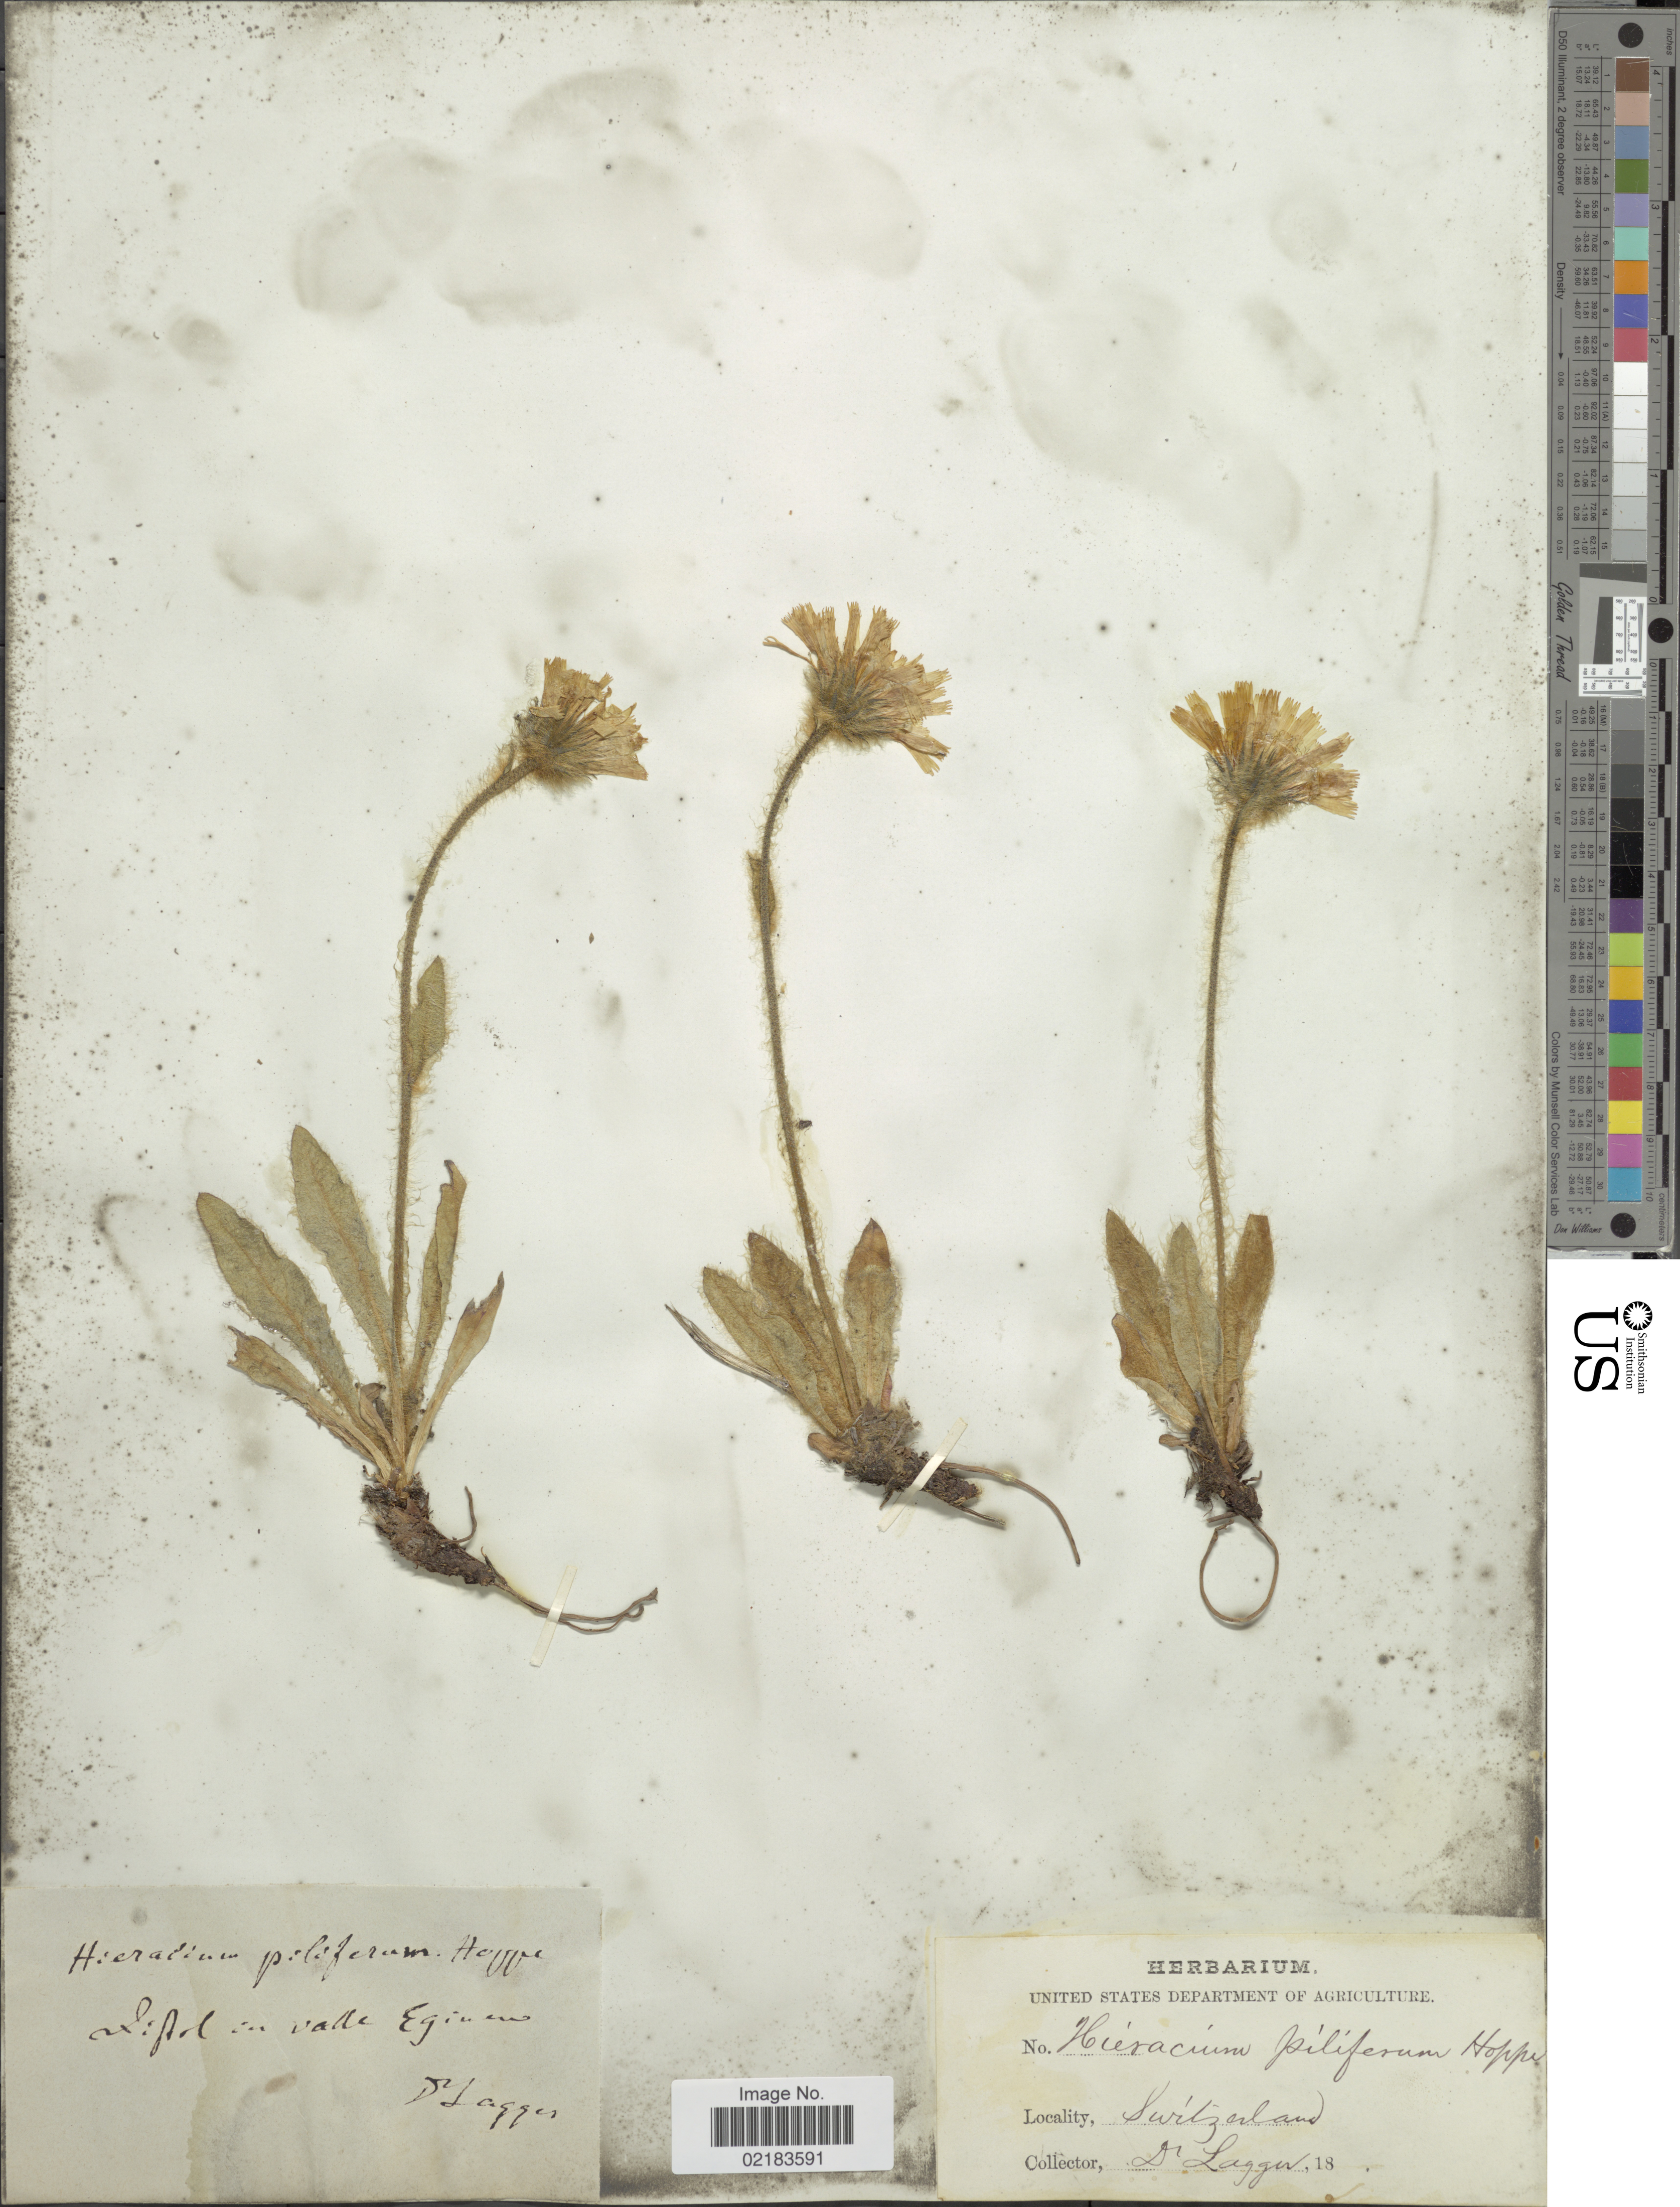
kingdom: Plantae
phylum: Tracheophyta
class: Magnoliopsida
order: Asterales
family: Asteraceae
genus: Hieracium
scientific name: Hieracium piliferum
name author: Hoppe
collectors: F. J. Lagger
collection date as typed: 18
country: Switzerland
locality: Distel in valle Eginen